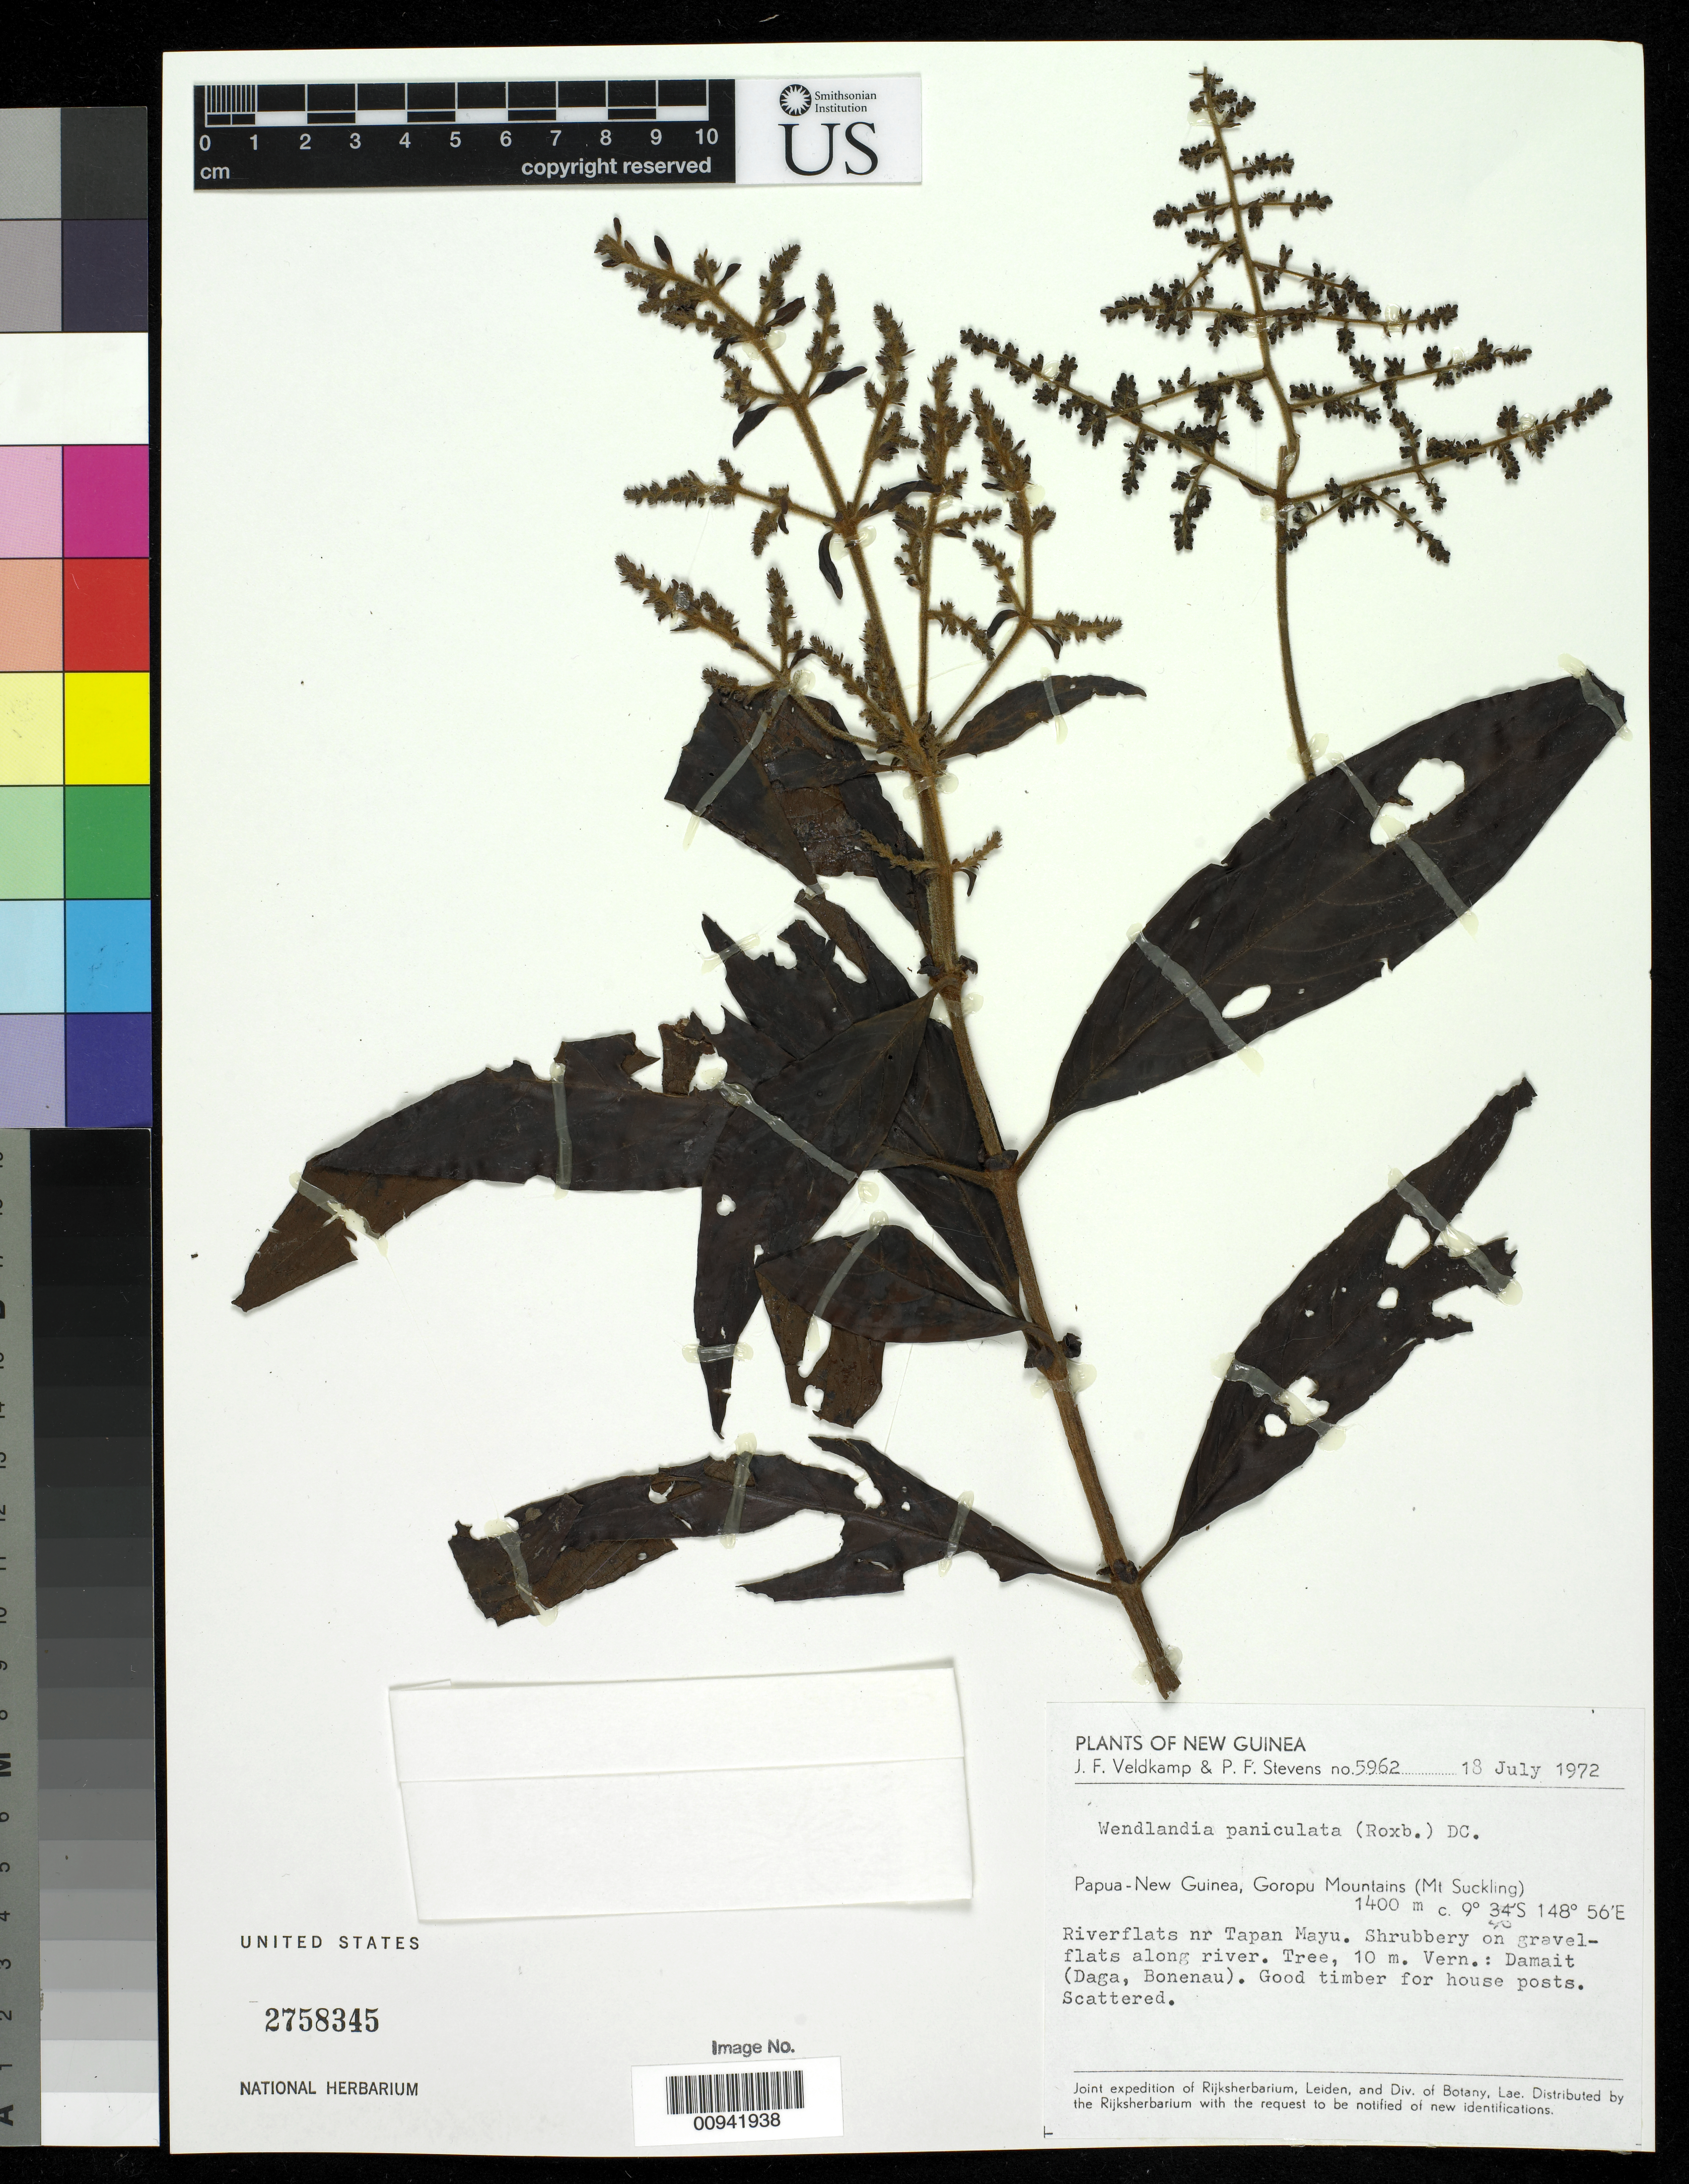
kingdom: Plantae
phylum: Tracheophyta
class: Magnoliopsida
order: Gentianales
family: Rubiaceae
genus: Wendlandia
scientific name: Wendlandia paniculata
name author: (Roxb.) DC.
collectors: J. F. Veldkamp & P. F. Stevens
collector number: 5962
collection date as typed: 18 Jul 1962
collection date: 1962-07-18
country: Papua New Guinea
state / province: Northern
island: New Guinea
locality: Goropu Mountains (Mt Suckling) Riverflats nr Tapan Mayu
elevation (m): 1400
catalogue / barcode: US 2758345